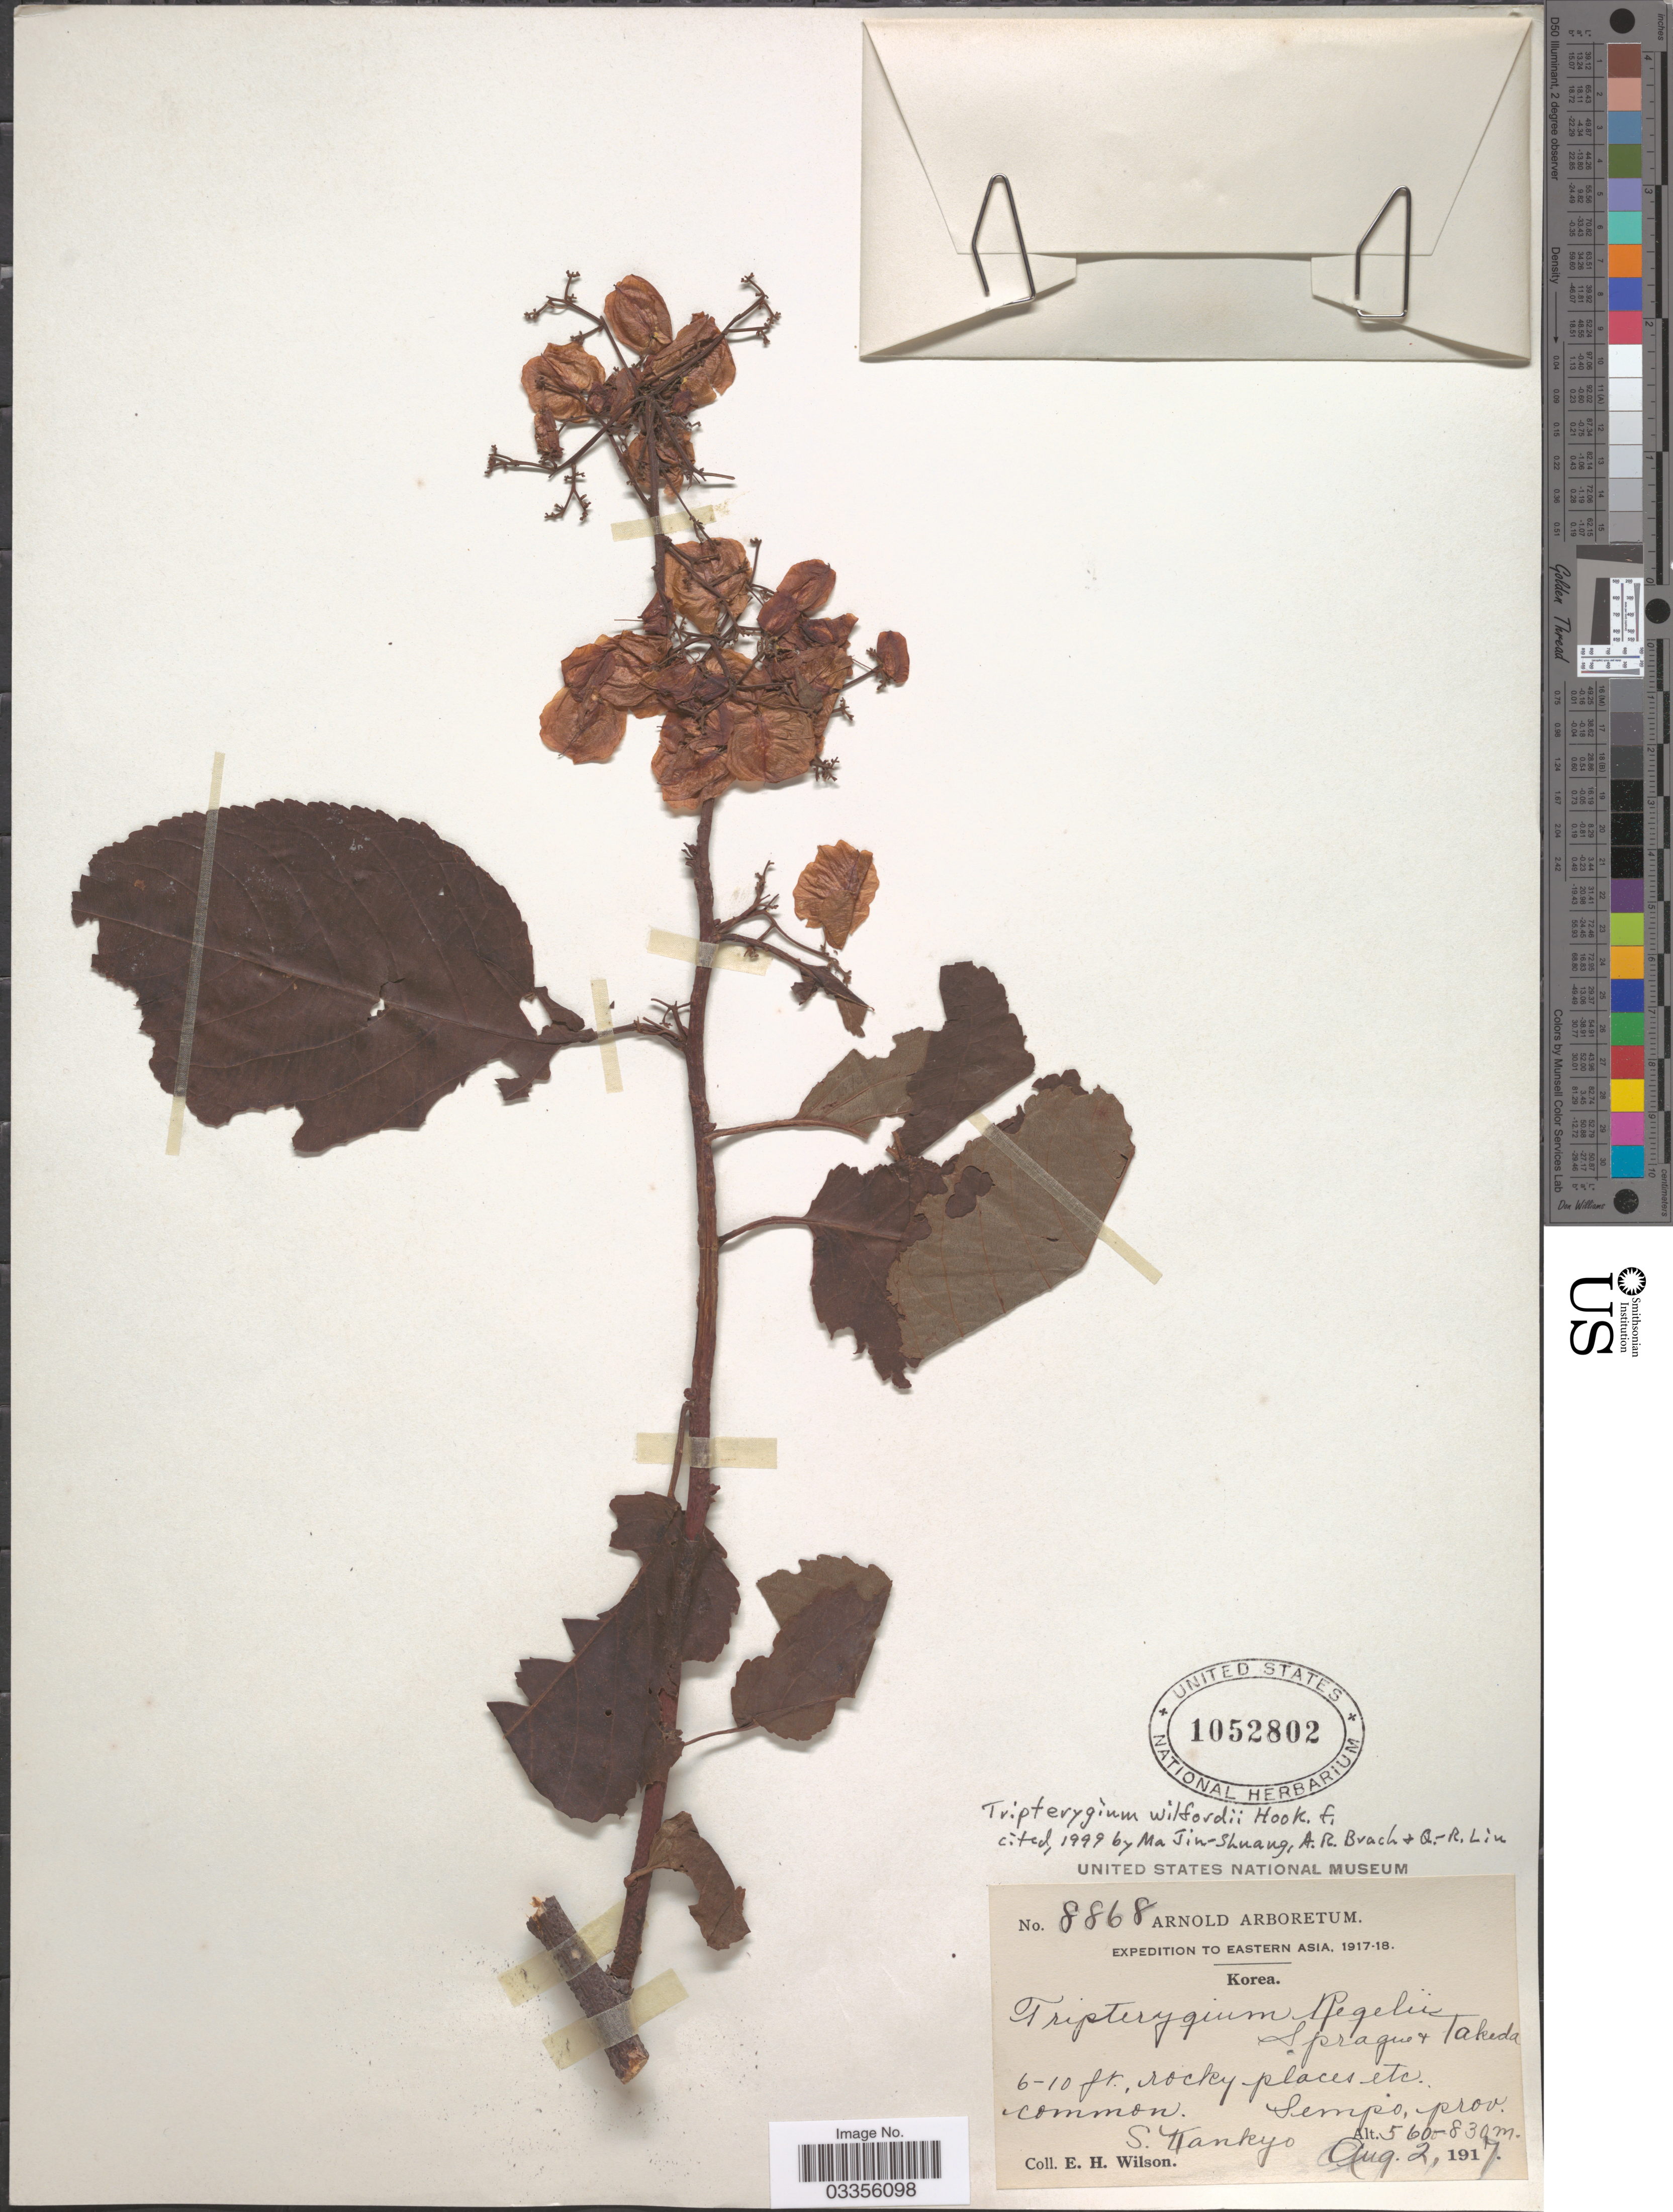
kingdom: Plantae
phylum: Tracheophyta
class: Magnoliopsida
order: Celastrales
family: Celastraceae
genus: Tripterygium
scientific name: Tripterygium wilfordii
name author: Hook. f.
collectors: E. Wilson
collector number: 8868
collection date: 1917-08-02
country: North Korea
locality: Eastern Asia. Sempo, prov. S. Kankyo.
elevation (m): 560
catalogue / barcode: US 1052802